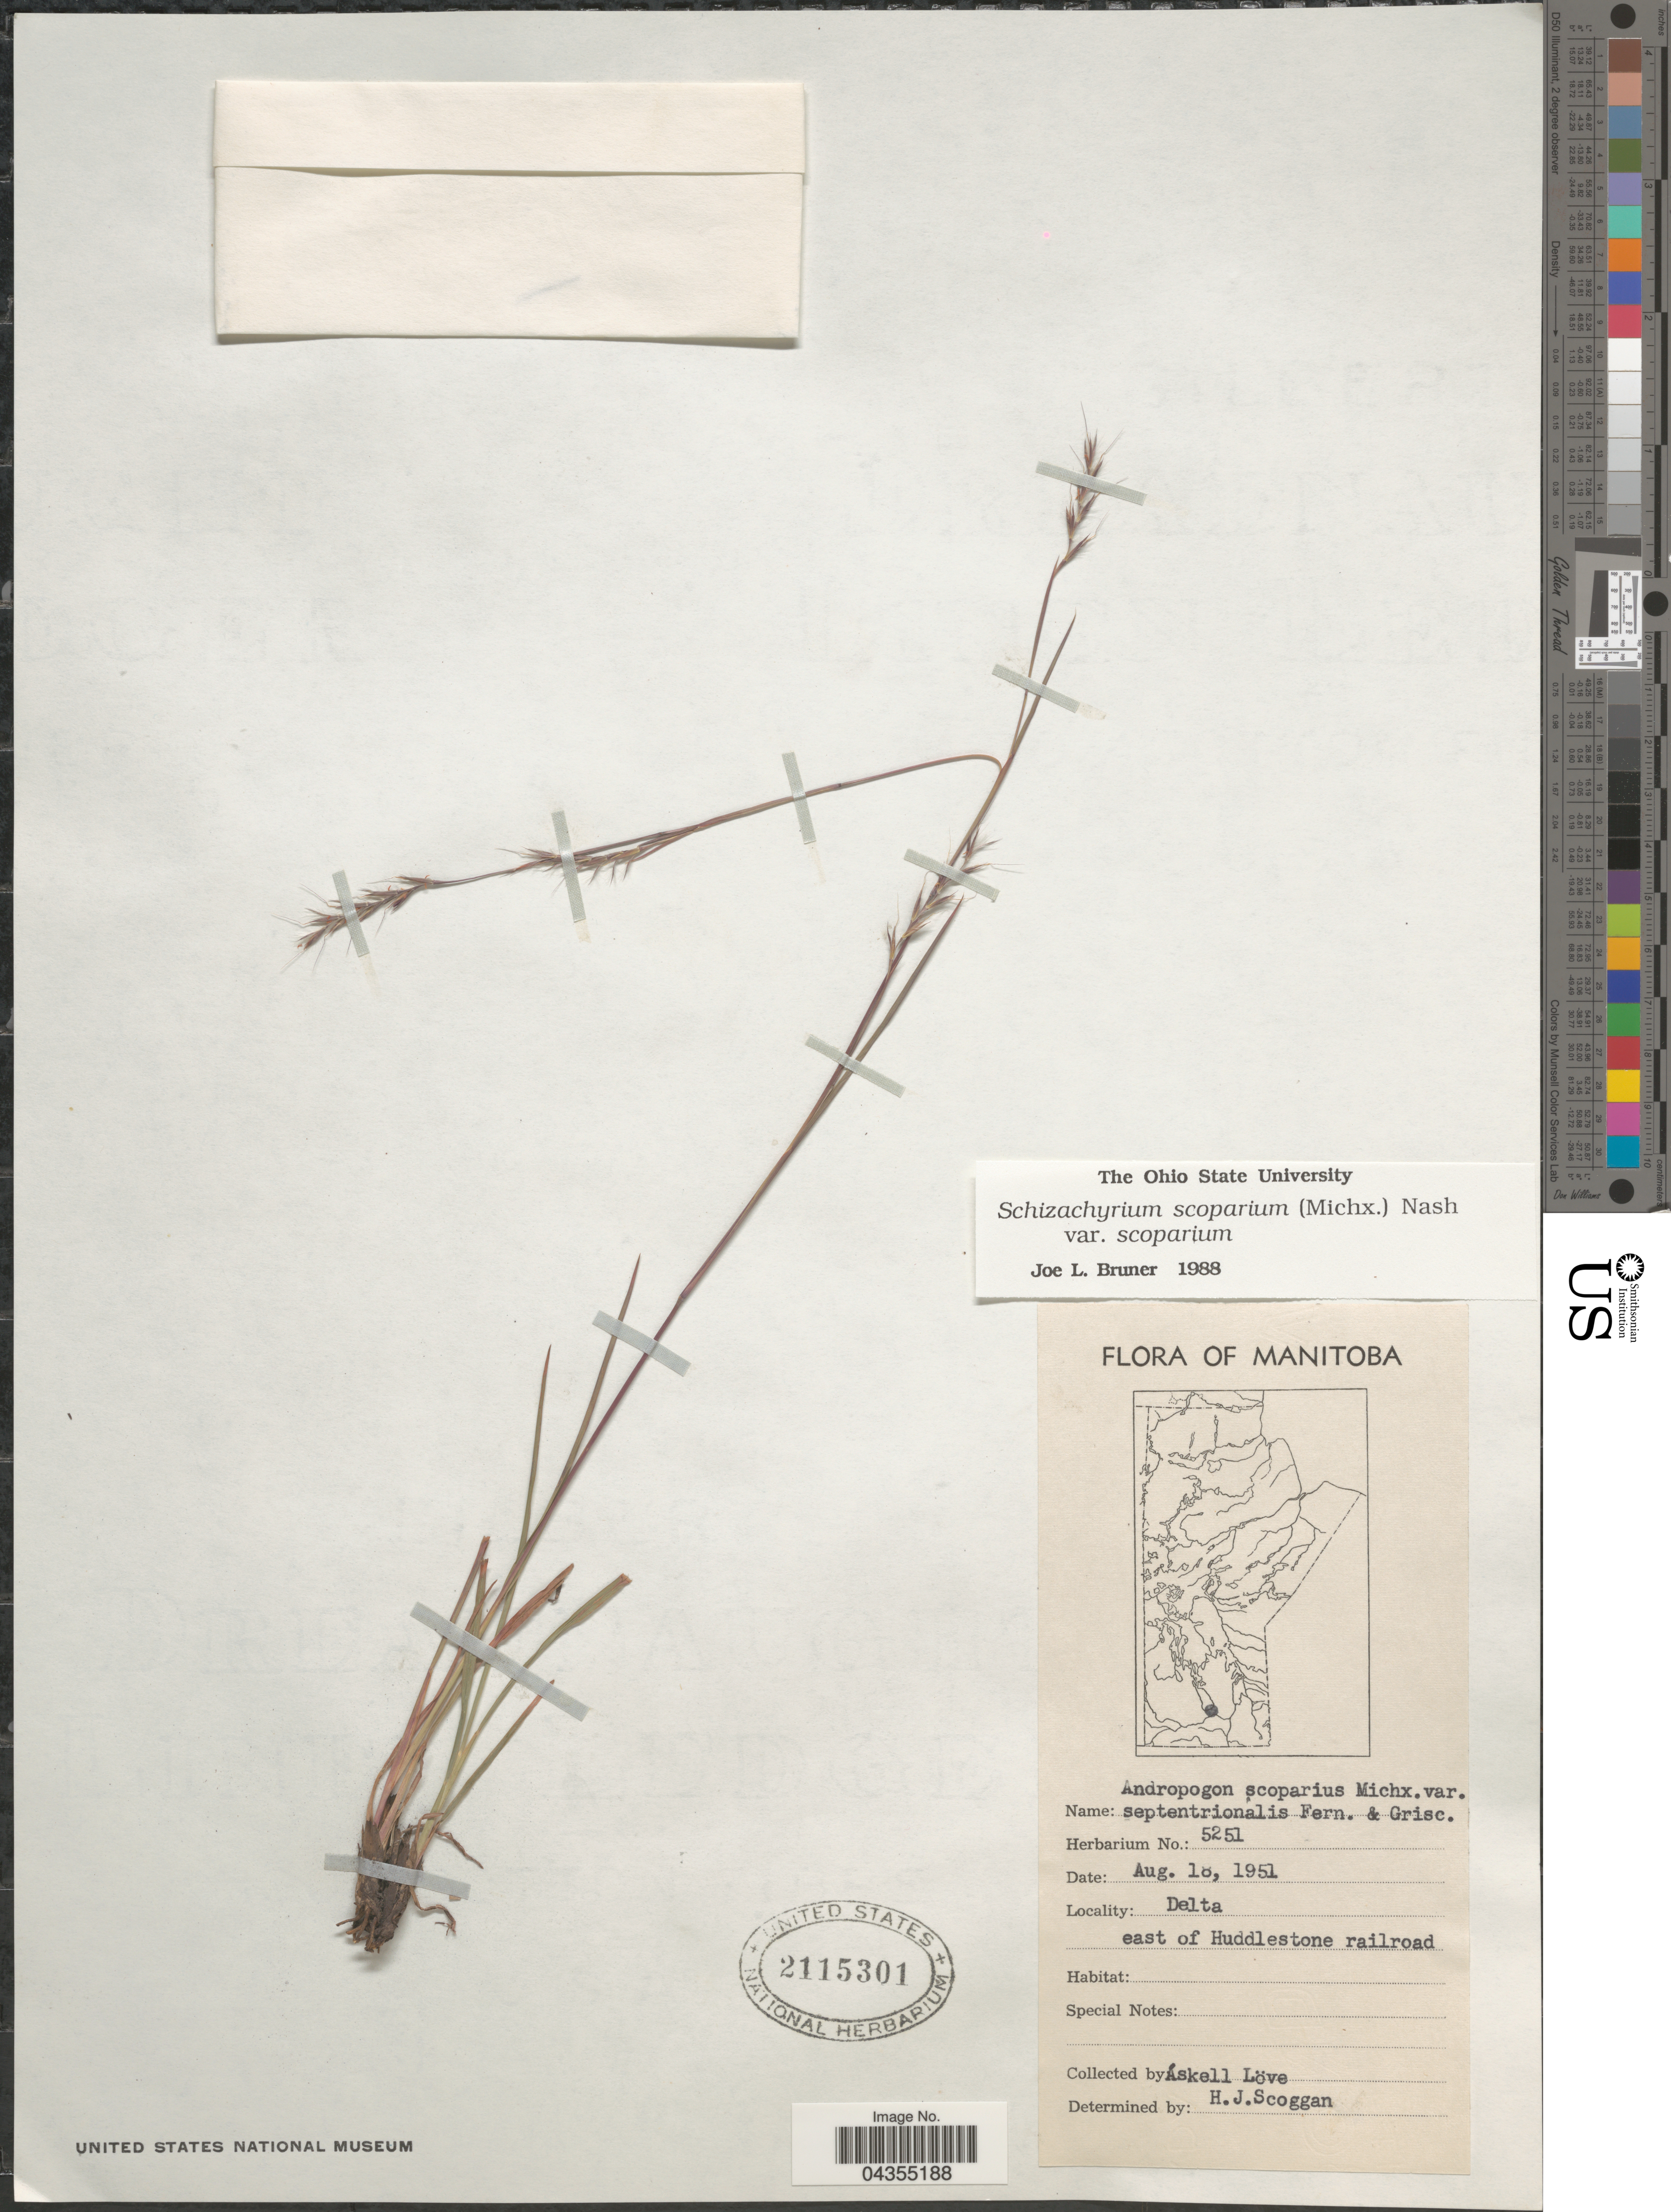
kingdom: Plantae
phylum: Tracheophyta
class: Liliopsida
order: Poales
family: Poaceae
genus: Schizachyrium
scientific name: Schizachyrium scoparium var. scoparium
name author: (Michx.) Nash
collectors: Á. Löve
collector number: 5251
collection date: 1951-08-18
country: Canada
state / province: Manitoba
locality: Delta. East of Huddlestone railroad.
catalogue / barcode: US 2115301